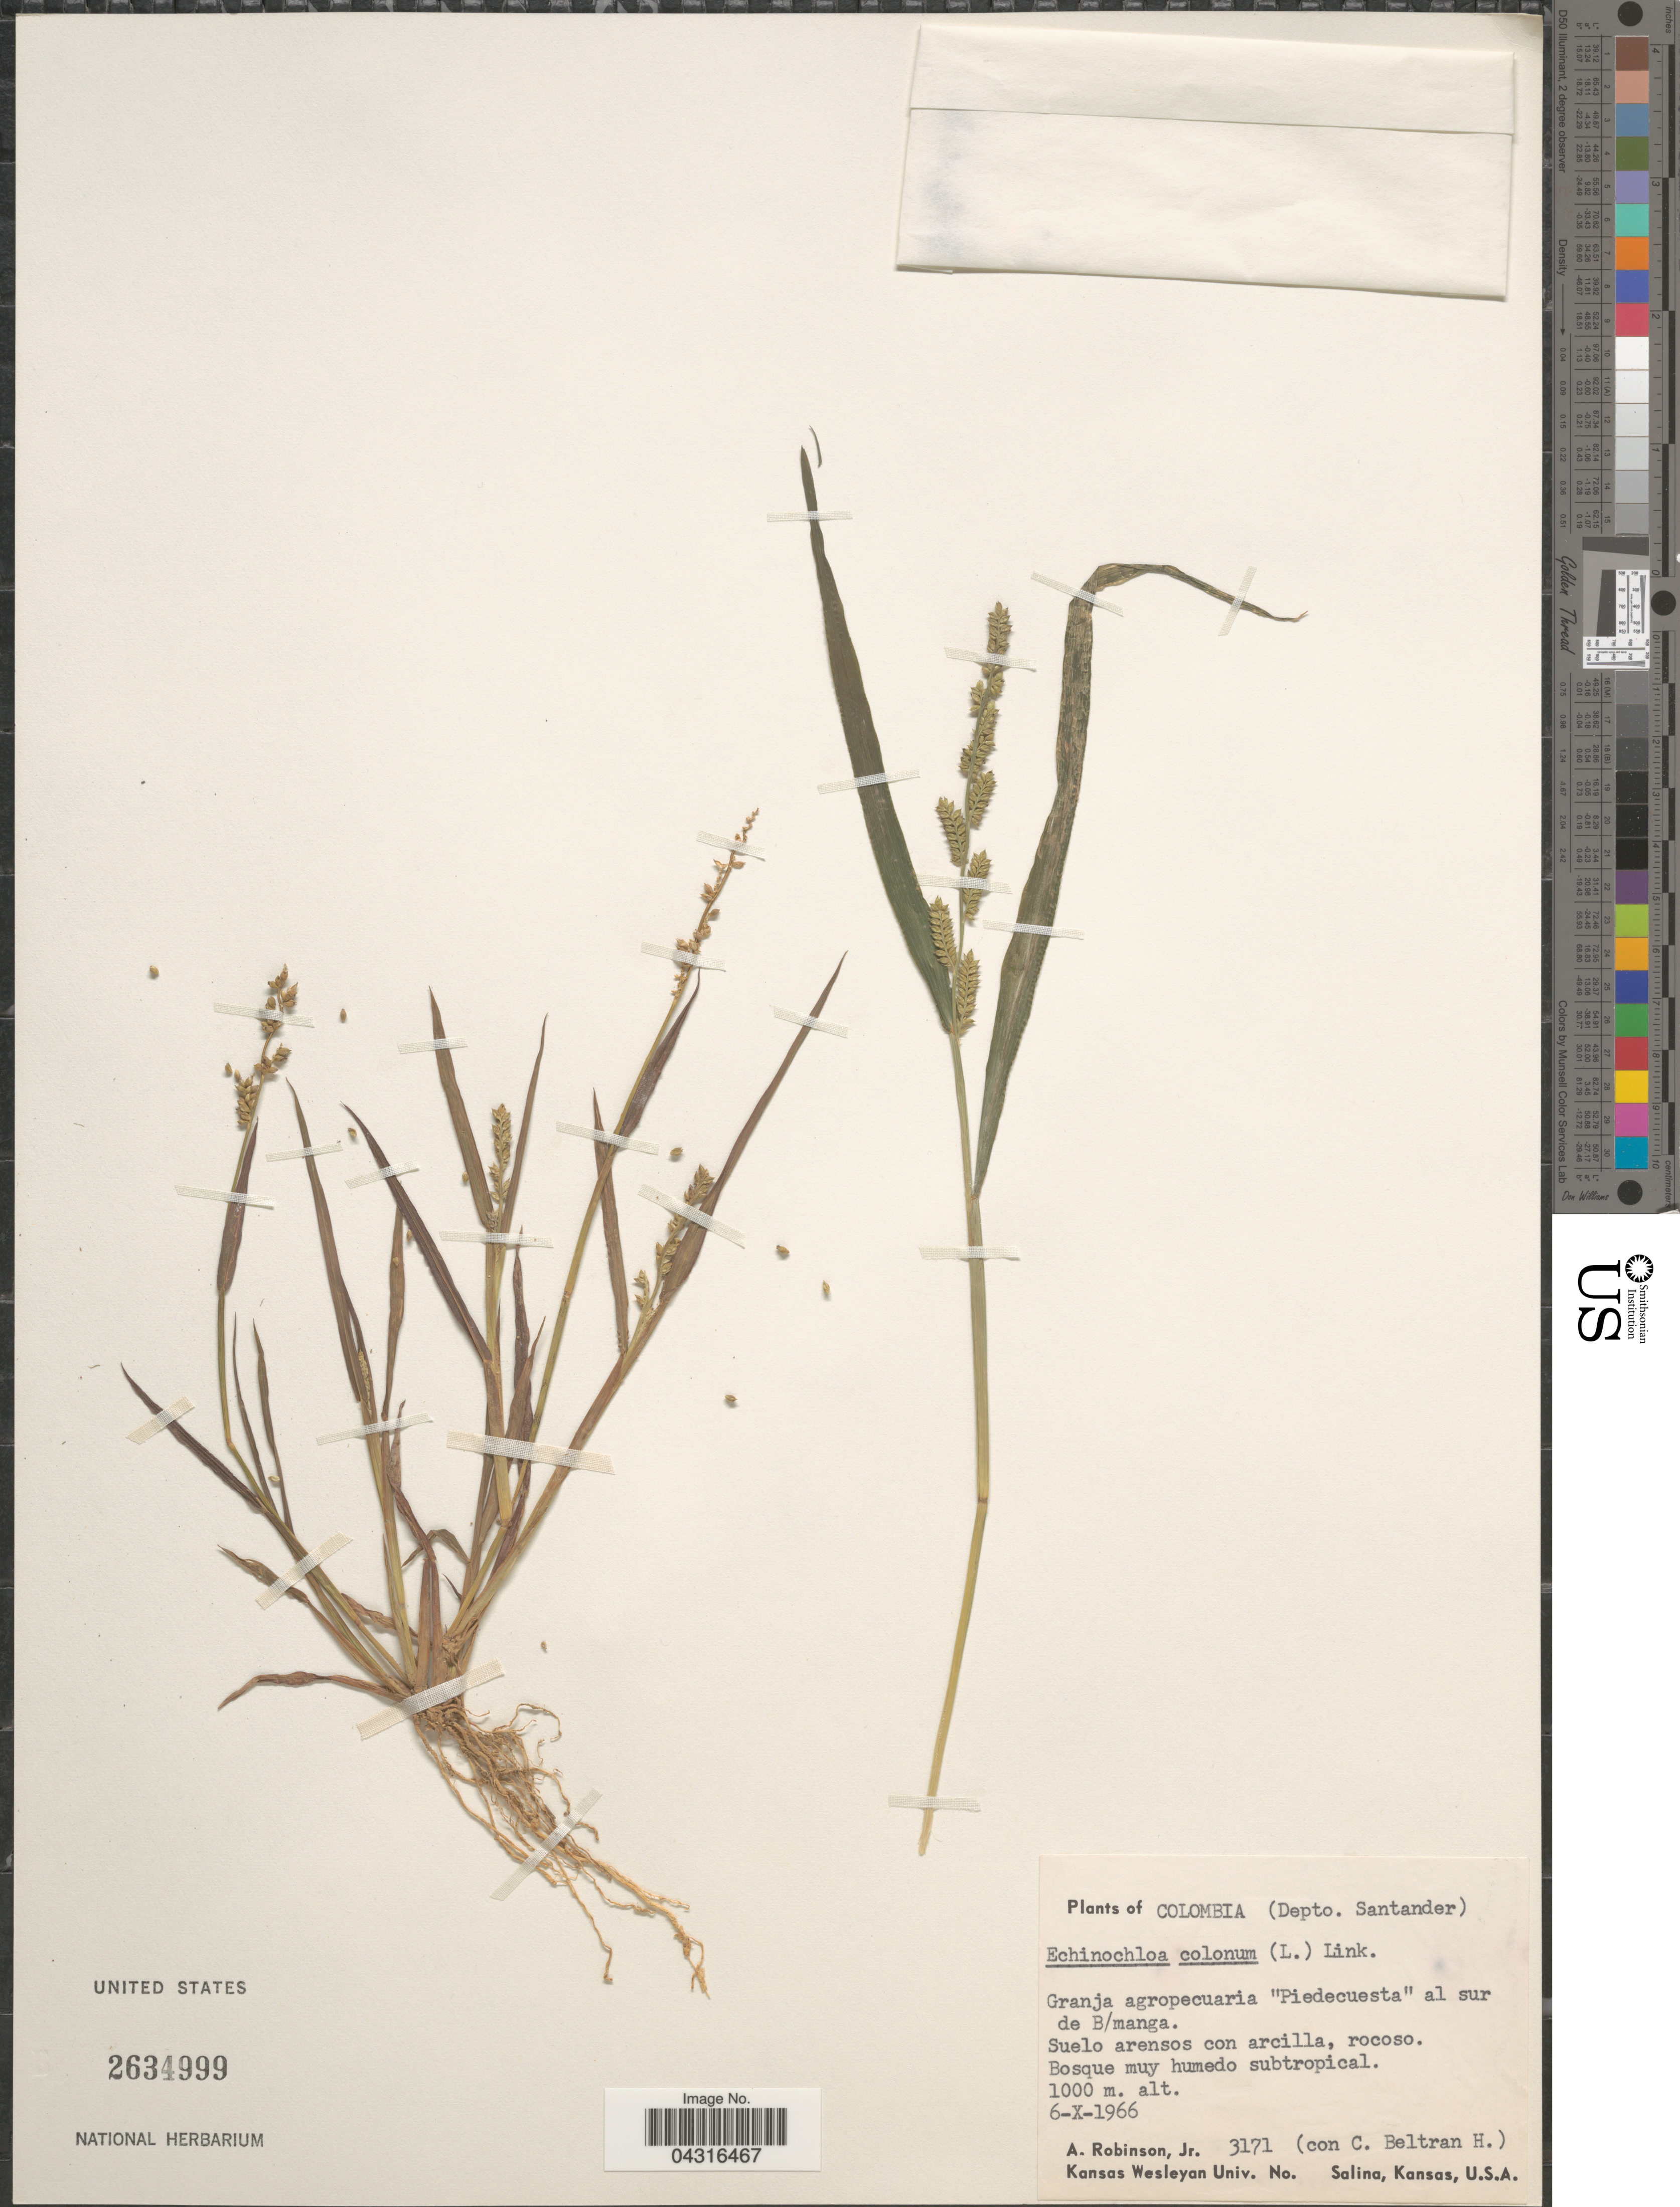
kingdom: Plantae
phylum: Tracheophyta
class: Liliopsida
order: Poales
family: Poaceae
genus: Echinochloa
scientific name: Echinochloa colona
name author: (L.) Link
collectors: A. Robinson Jr. & C. Beltran H.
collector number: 3171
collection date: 1966-10-06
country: Colombia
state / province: Santander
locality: Depto. Santander. Granja agropecuaria "Piedecuesta" al sur de B/manga.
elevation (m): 1000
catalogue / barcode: US 2634999